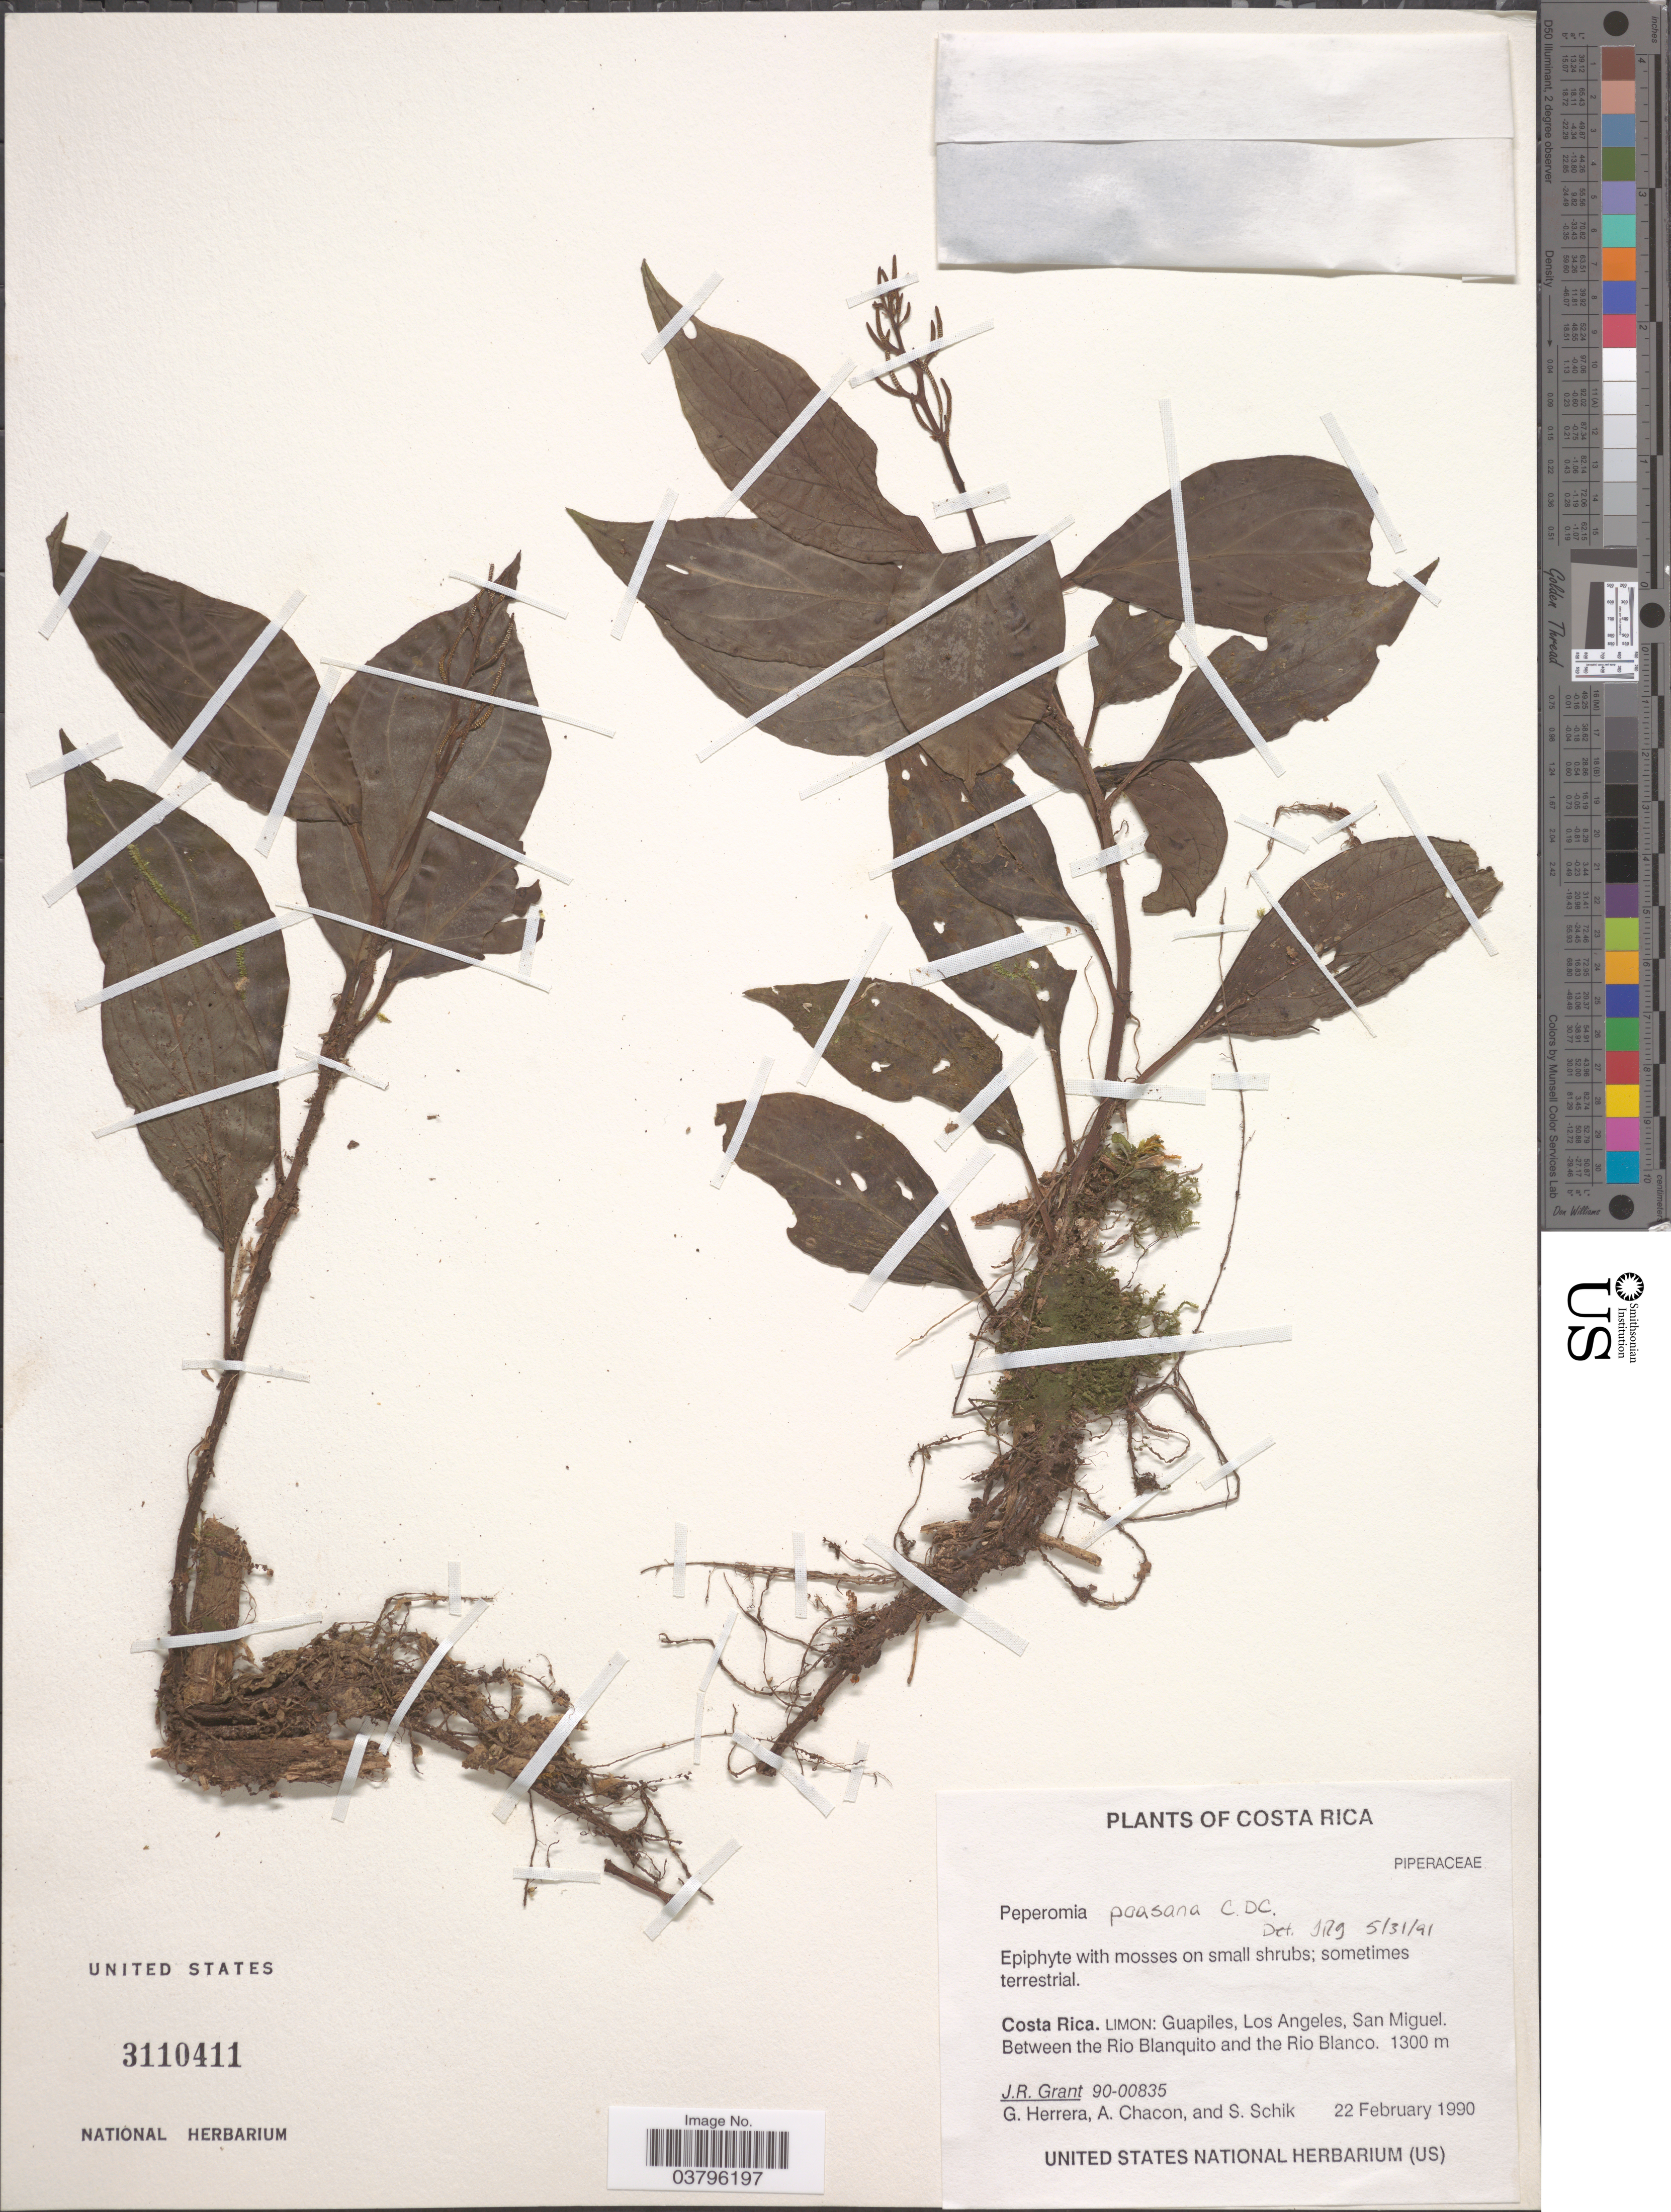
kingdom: Plantae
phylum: Tracheophyta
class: Magnoliopsida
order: Piperales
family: Piperaceae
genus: Peperomia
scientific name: Peperomia poasana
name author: C. DC.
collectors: J. Grant, G. Herrera, A. Chacon & S. Schik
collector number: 90-00835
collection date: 1990-02-22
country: Costa Rica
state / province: Limón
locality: Guapiles, Los Angeles, San Miguel. Between the Rio Blanquito and the Rio Blanco,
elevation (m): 1300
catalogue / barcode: US 3110411